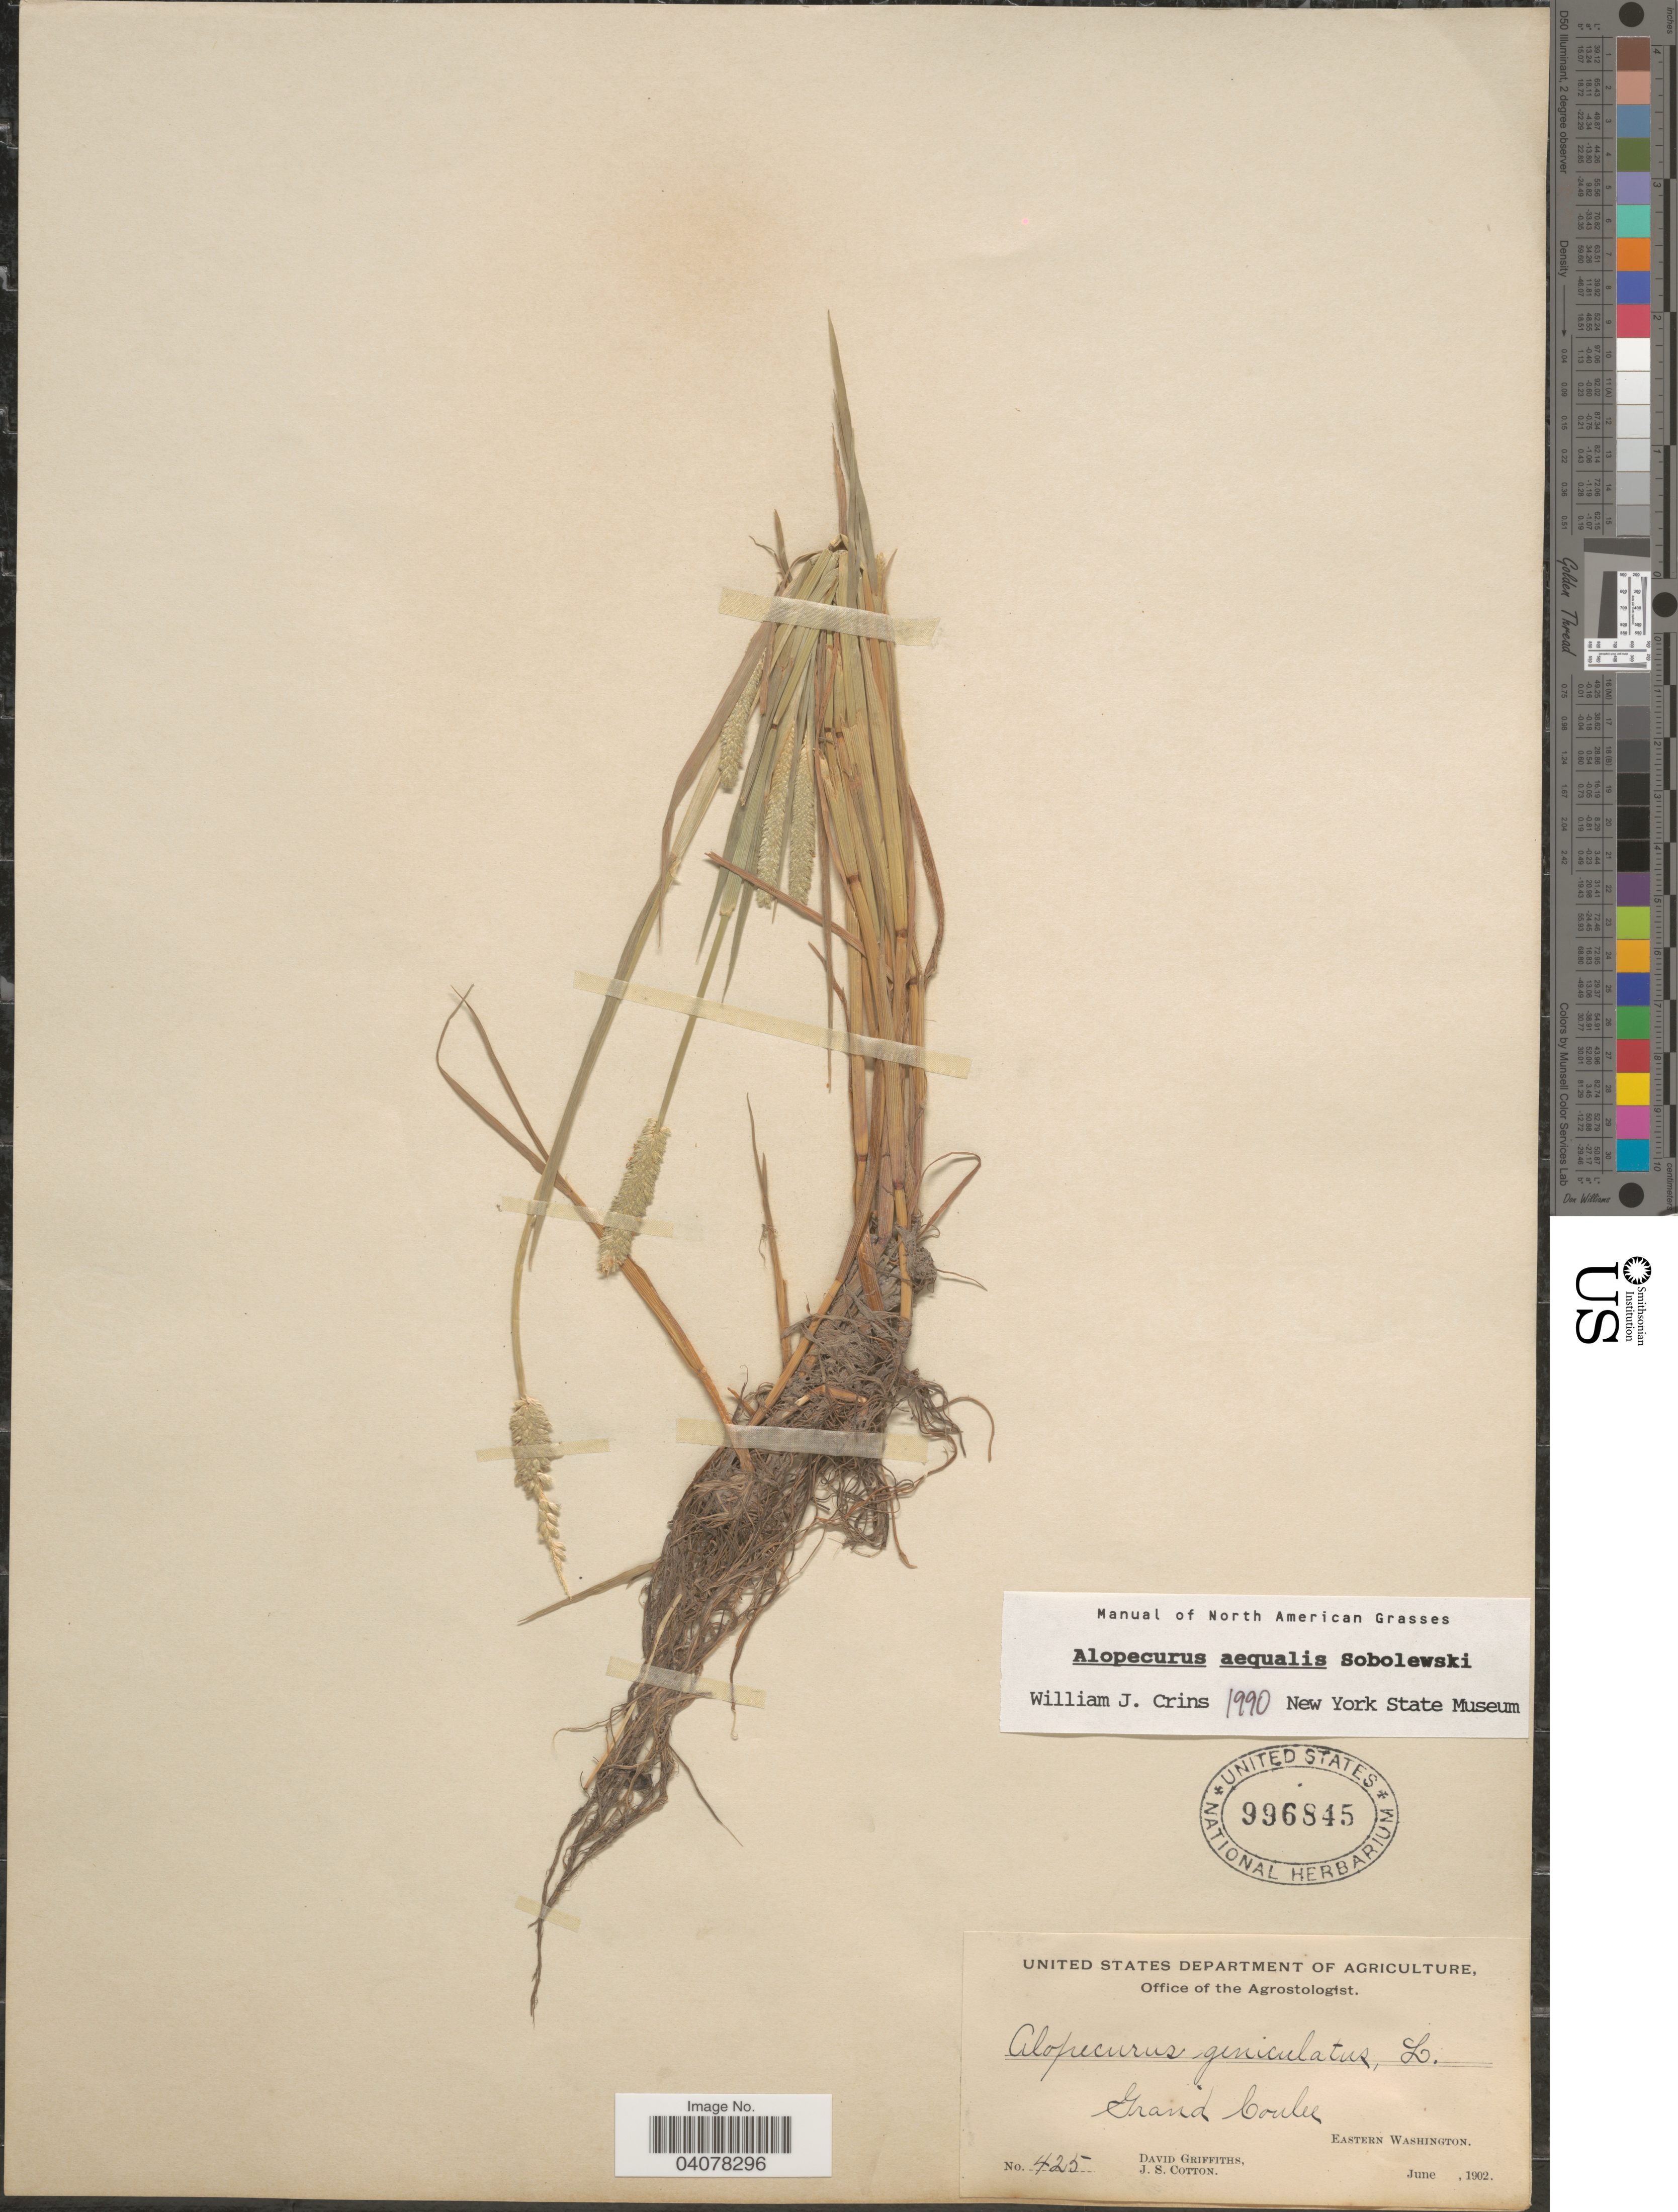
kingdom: Plantae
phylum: Tracheophyta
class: Liliopsida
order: Poales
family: Poaceae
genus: Alopecurus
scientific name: Alopecurus aequalis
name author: Sobol.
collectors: D. Griffiths & J. S. Cotton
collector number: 425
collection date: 1902-06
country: United States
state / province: Washington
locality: Grand Coulee. Eastern Washington.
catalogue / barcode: US 996845